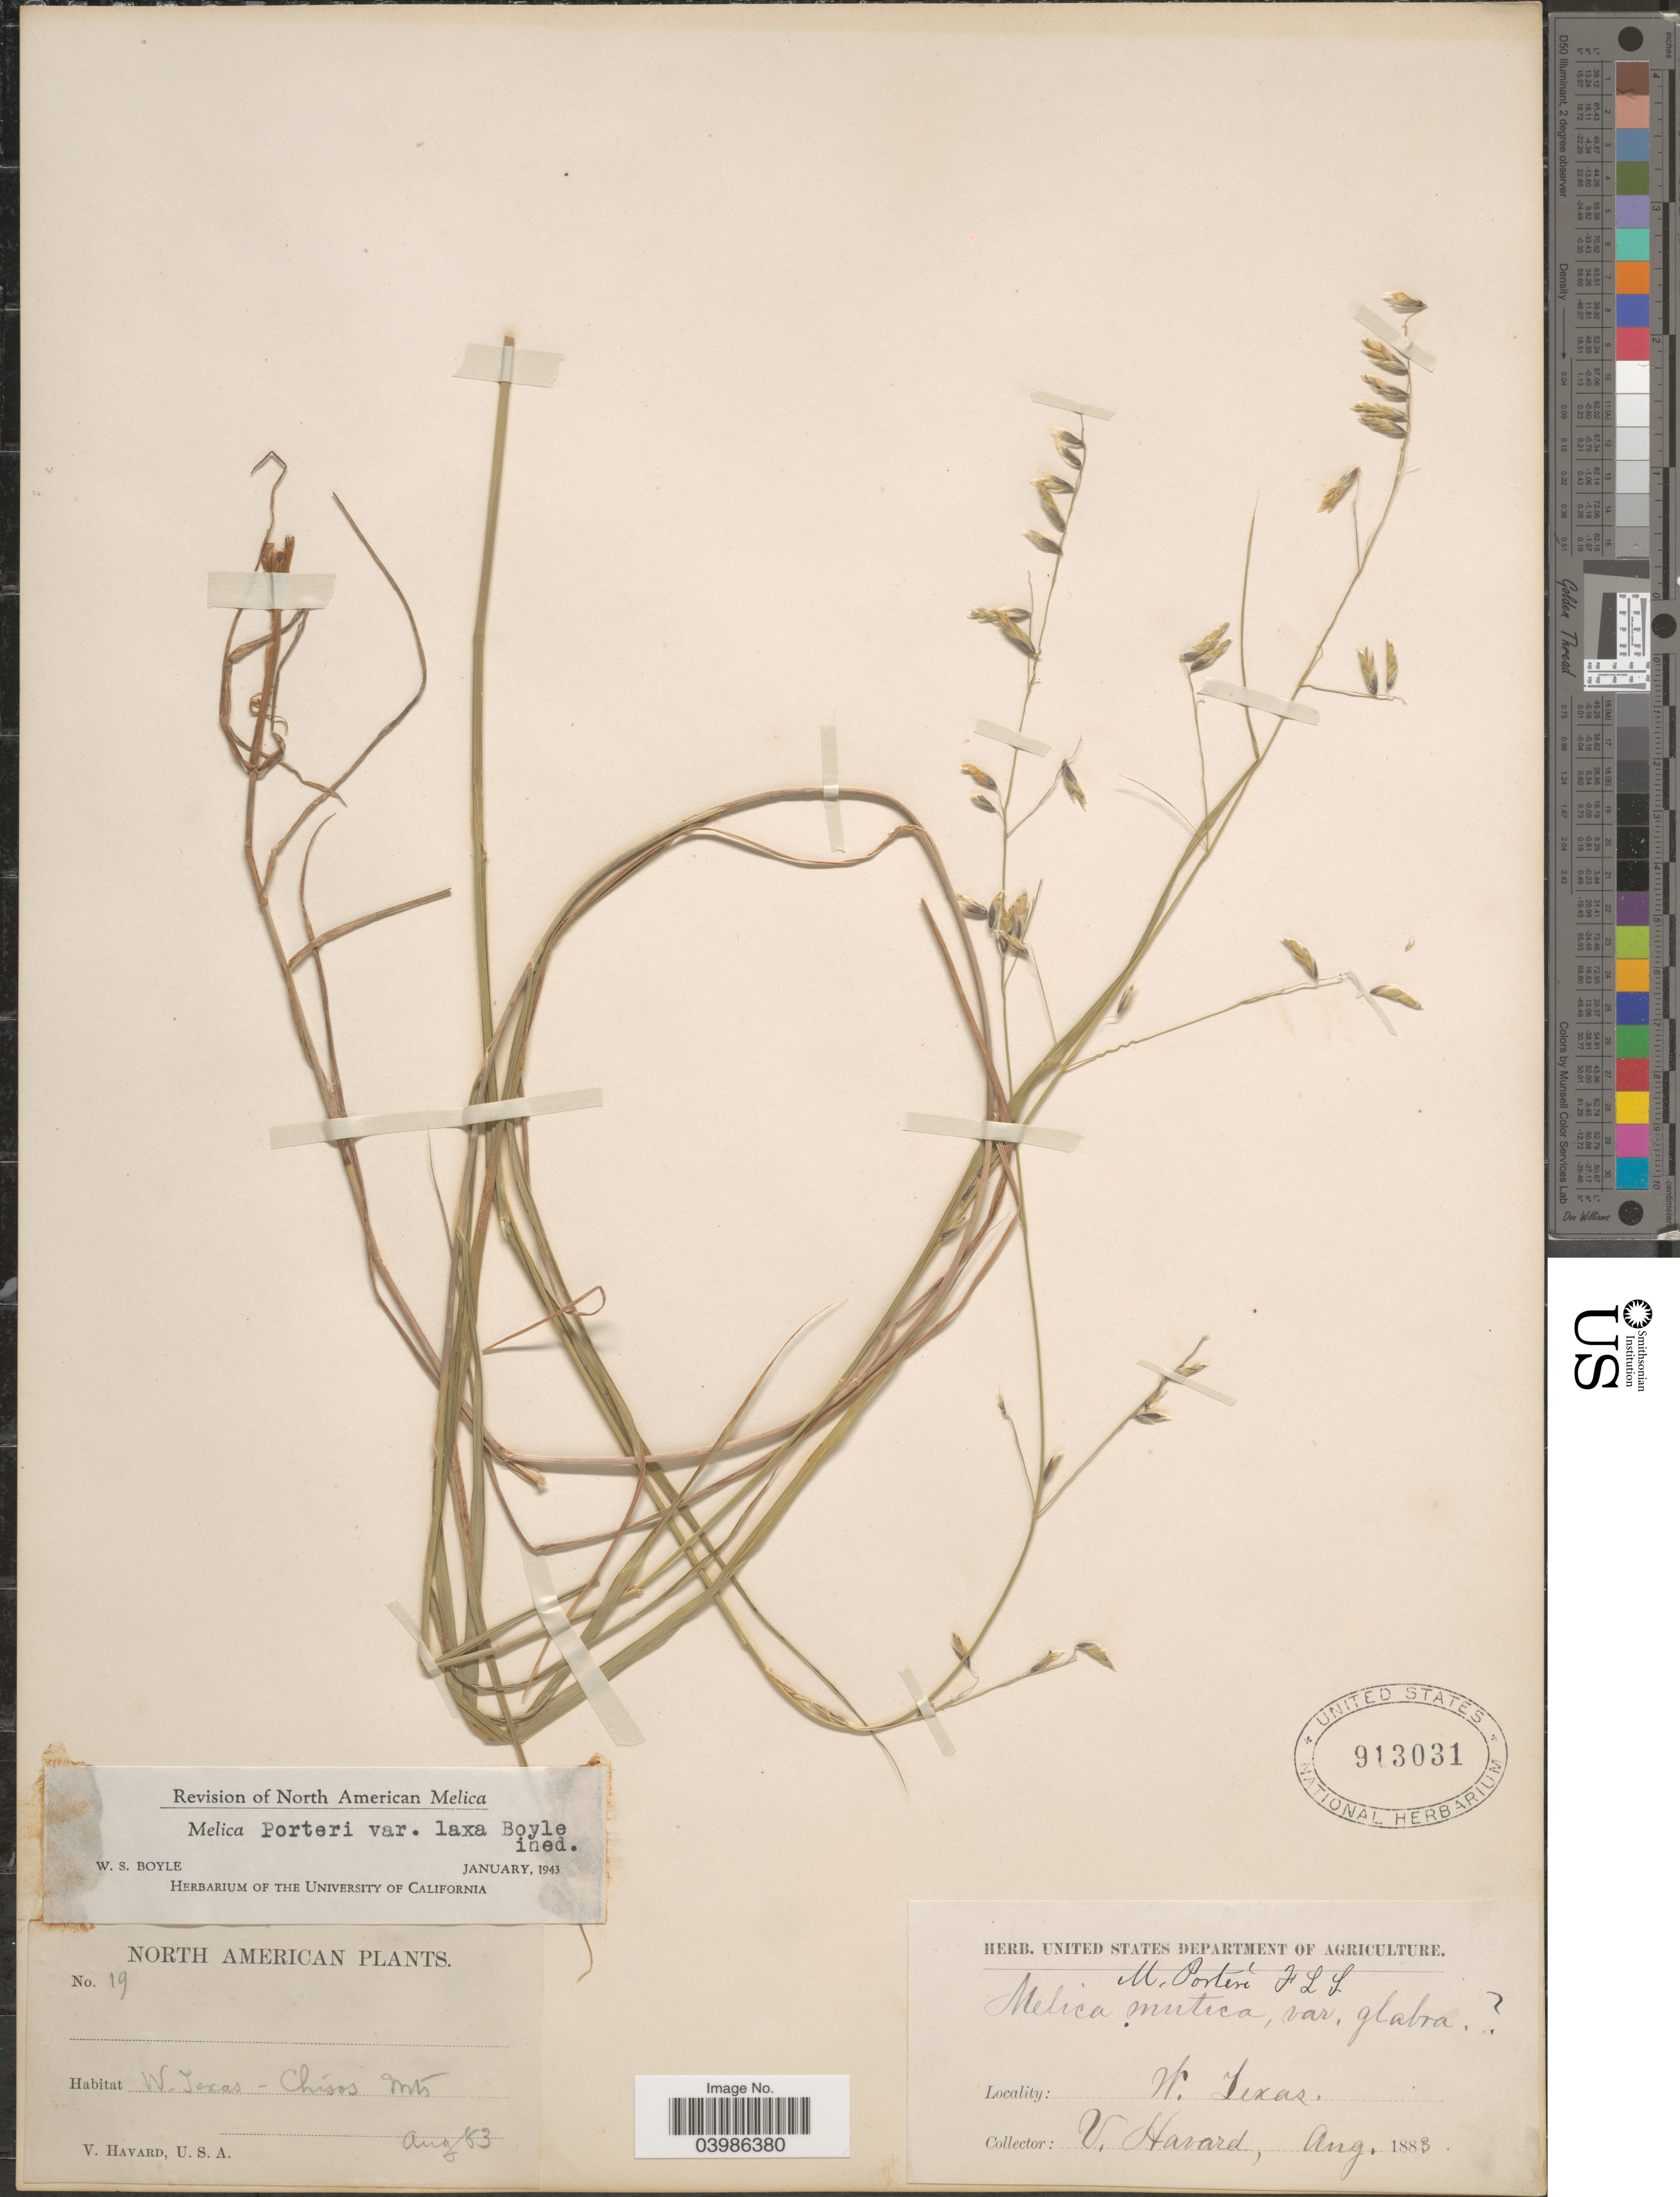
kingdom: Plantae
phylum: Tracheophyta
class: Liliopsida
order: Poales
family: Poaceae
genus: Melica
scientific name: Melica porteri var. laxa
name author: Boyle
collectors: V. Havard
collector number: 19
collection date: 1883-08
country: United States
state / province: Texas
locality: W. Texas - Chisos Mts.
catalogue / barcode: US 913031